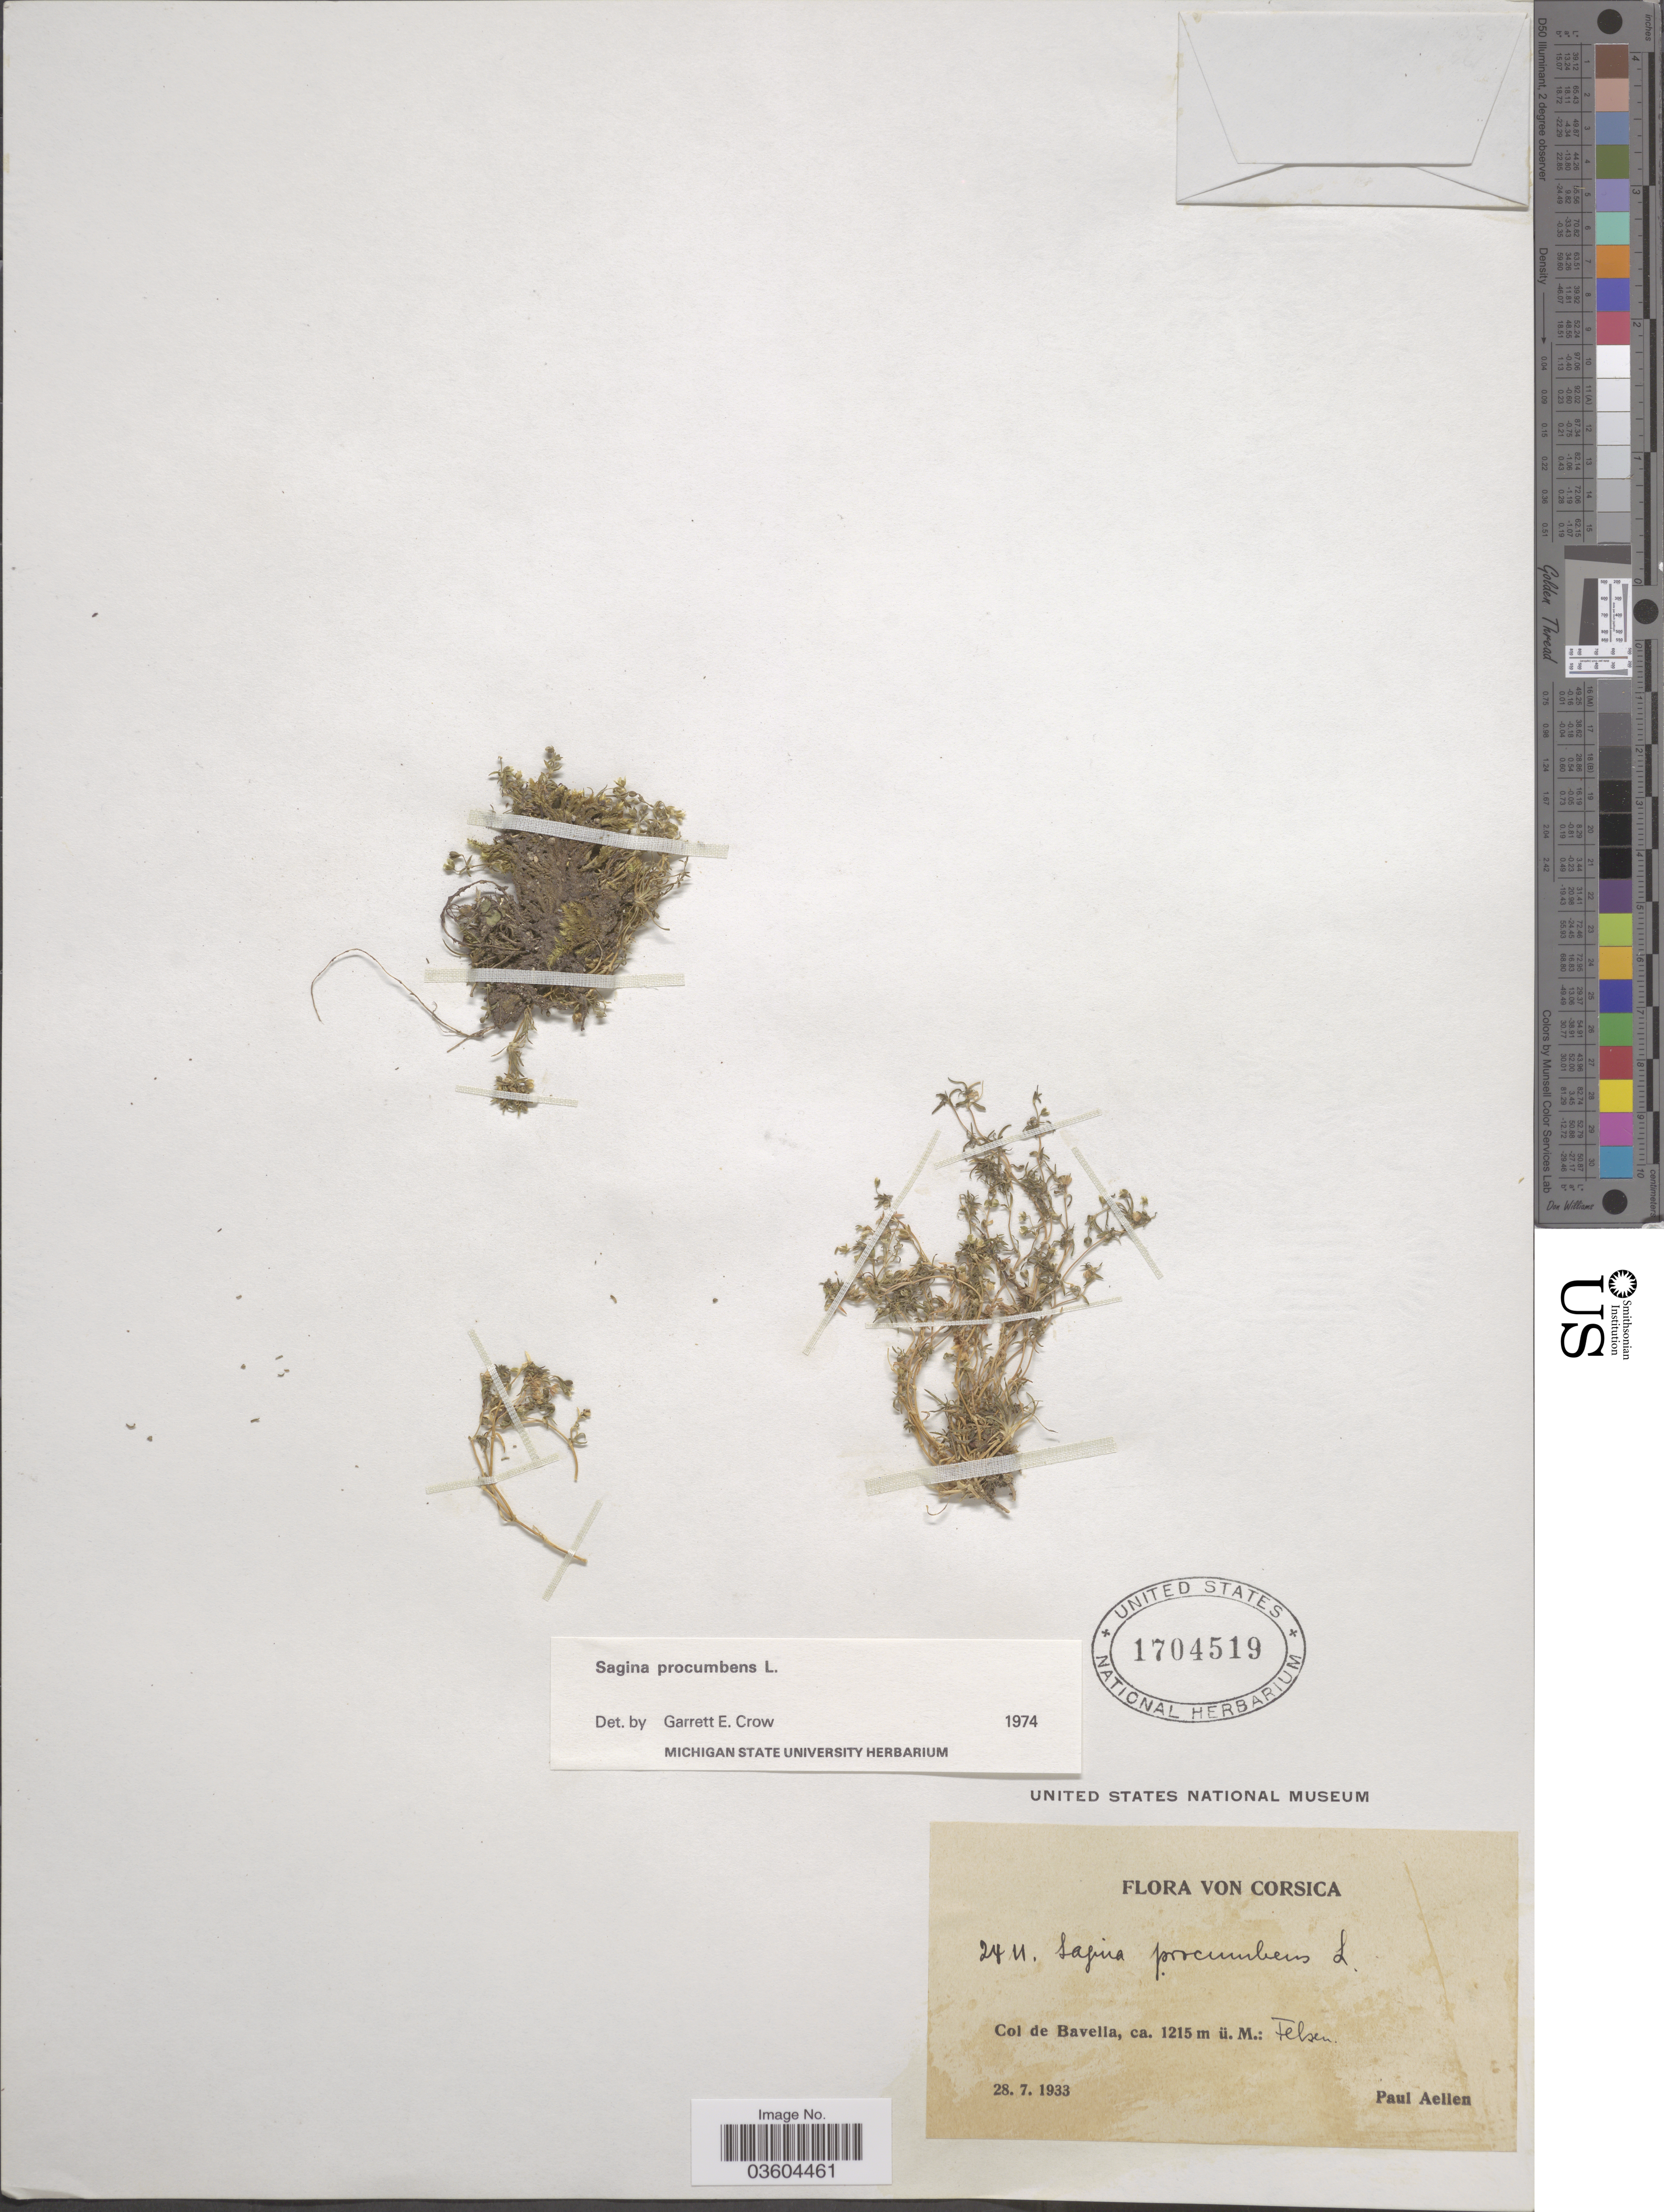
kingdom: Plantae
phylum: Tracheophyta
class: Magnoliopsida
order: Caryophyllales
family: Caryophyllaceae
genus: Sagina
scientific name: Sagina procumbens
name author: L.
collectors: P. Aellen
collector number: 2411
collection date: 1933-07-28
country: France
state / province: Corsica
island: Corse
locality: Col de Bavella.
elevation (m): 1215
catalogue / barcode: US 1704519